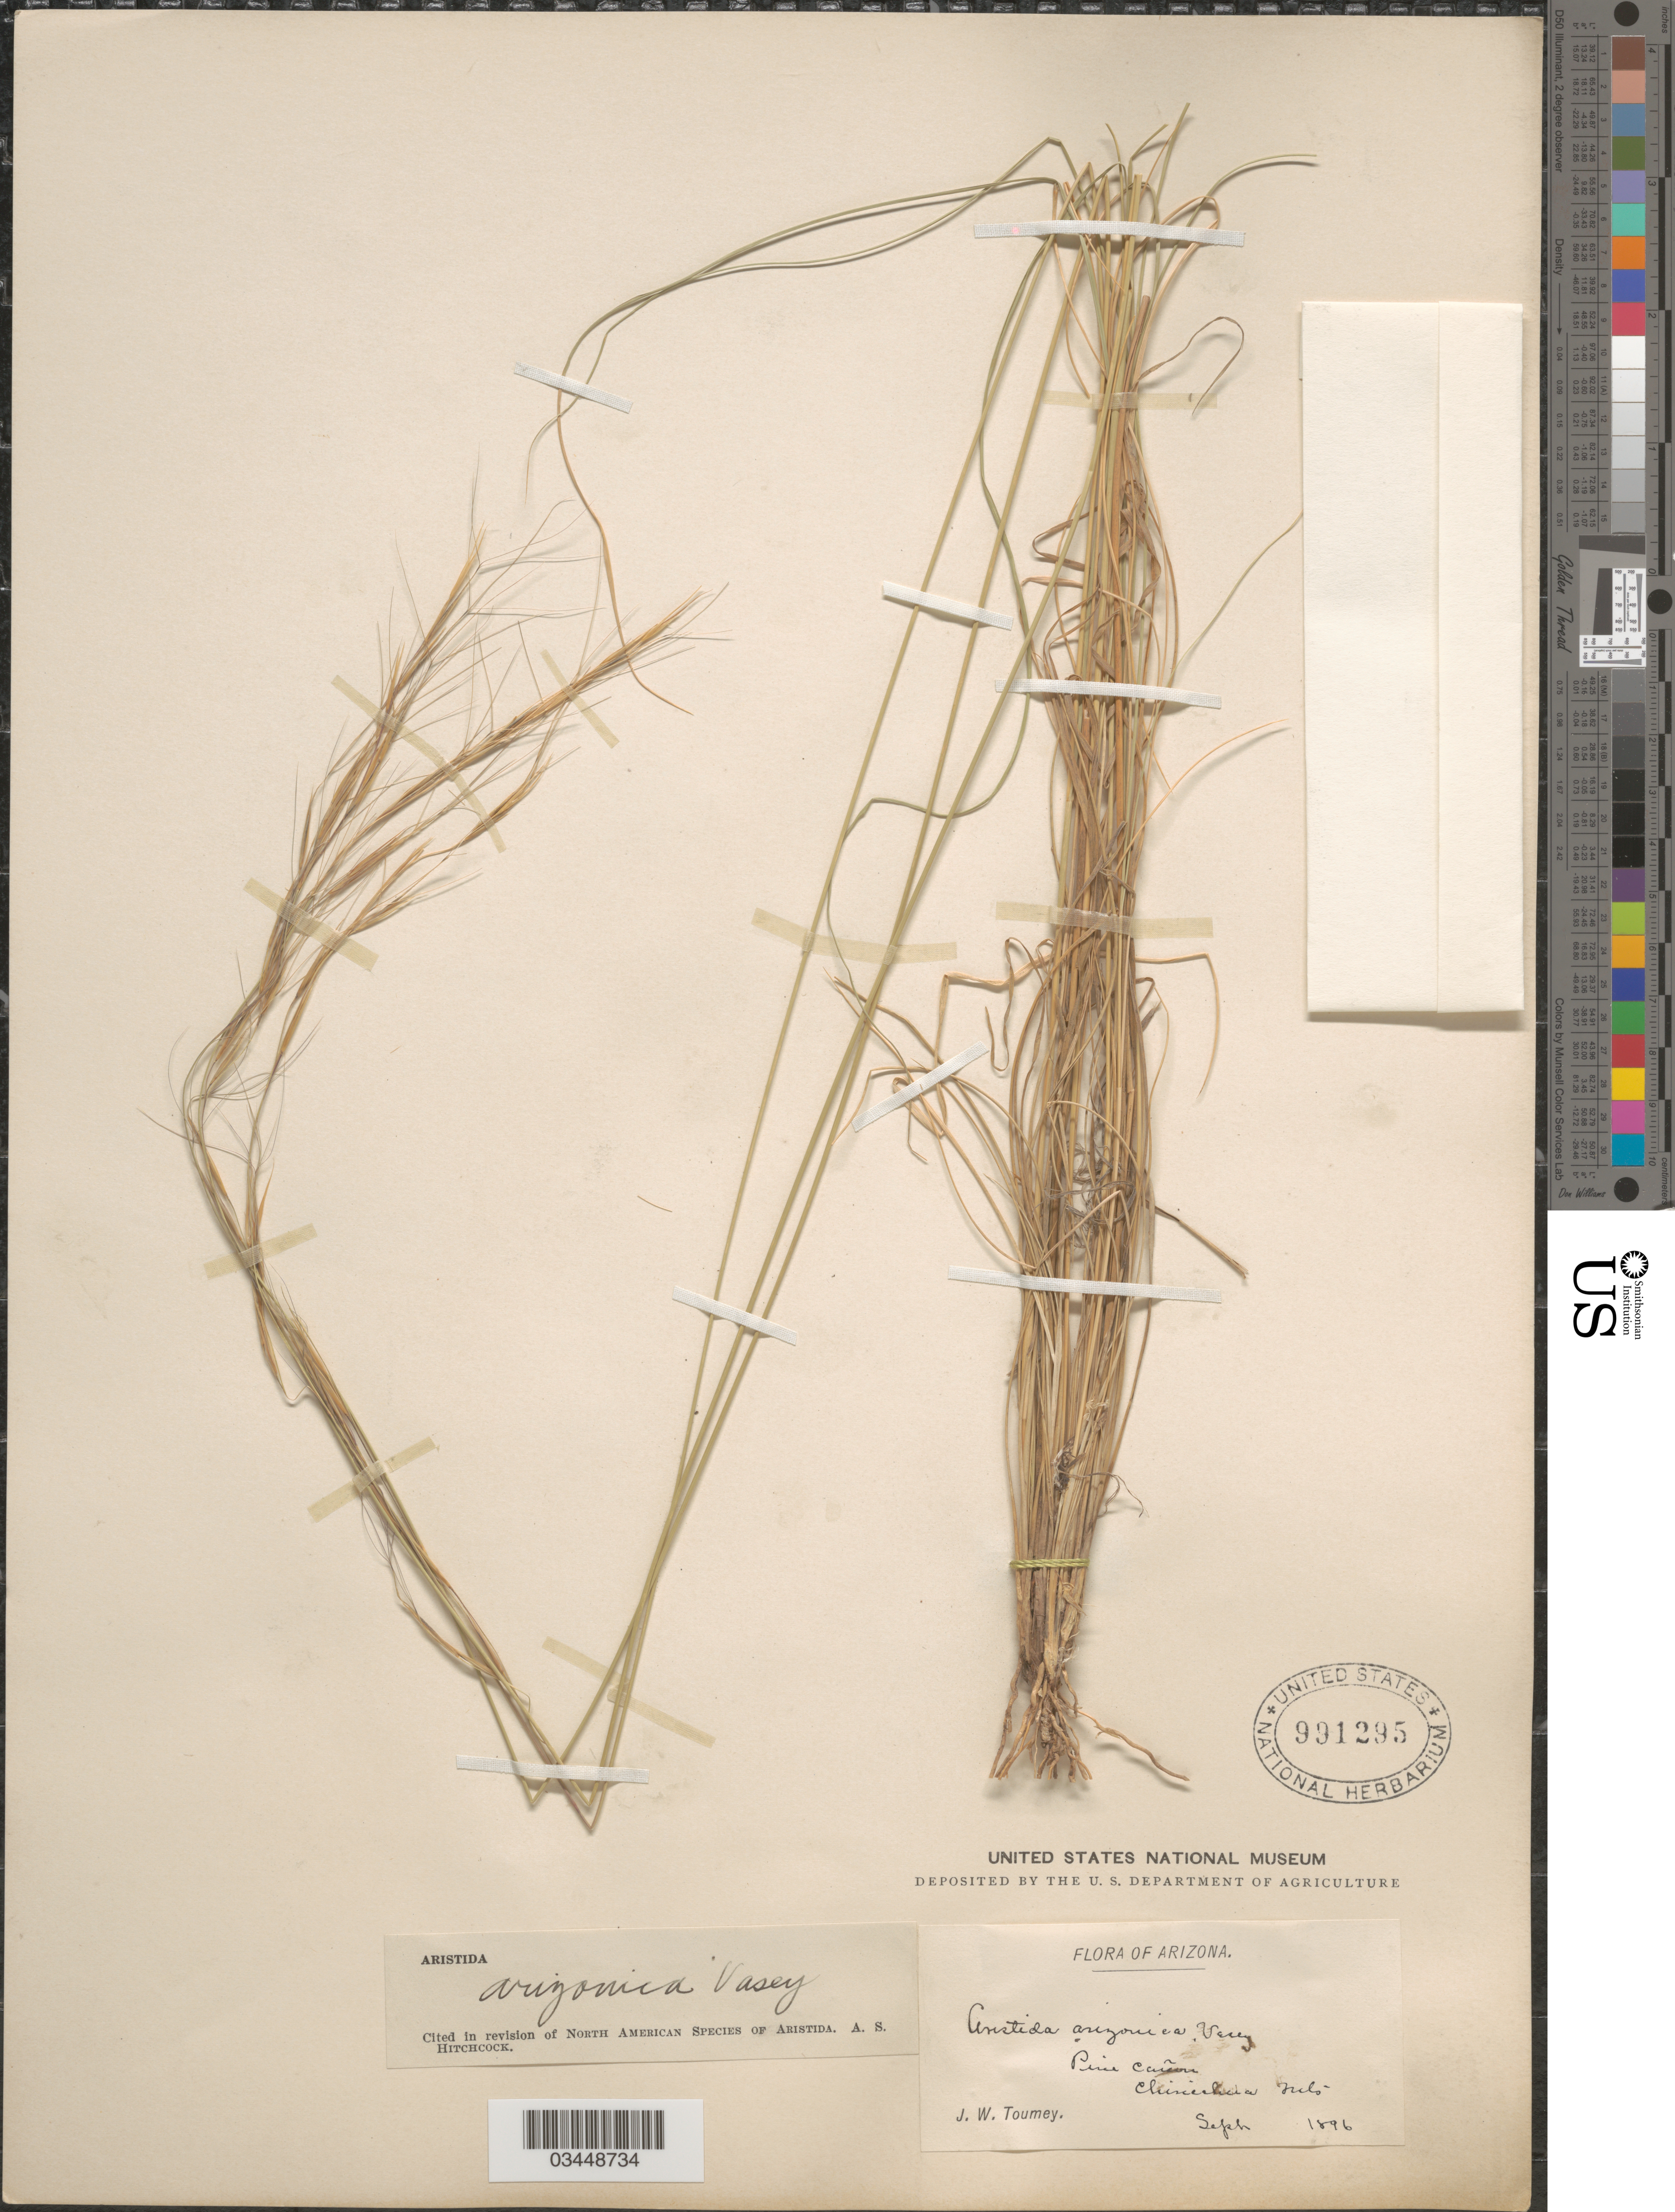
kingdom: Plantae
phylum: Tracheophyta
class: Liliopsida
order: Poales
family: Poaceae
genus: Aristida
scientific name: Aristida arizonica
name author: Vasey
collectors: J. W. Toumey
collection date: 1896-09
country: United States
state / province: Arizona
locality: Pine cañon. Chiricahua Mts.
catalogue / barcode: US 991295